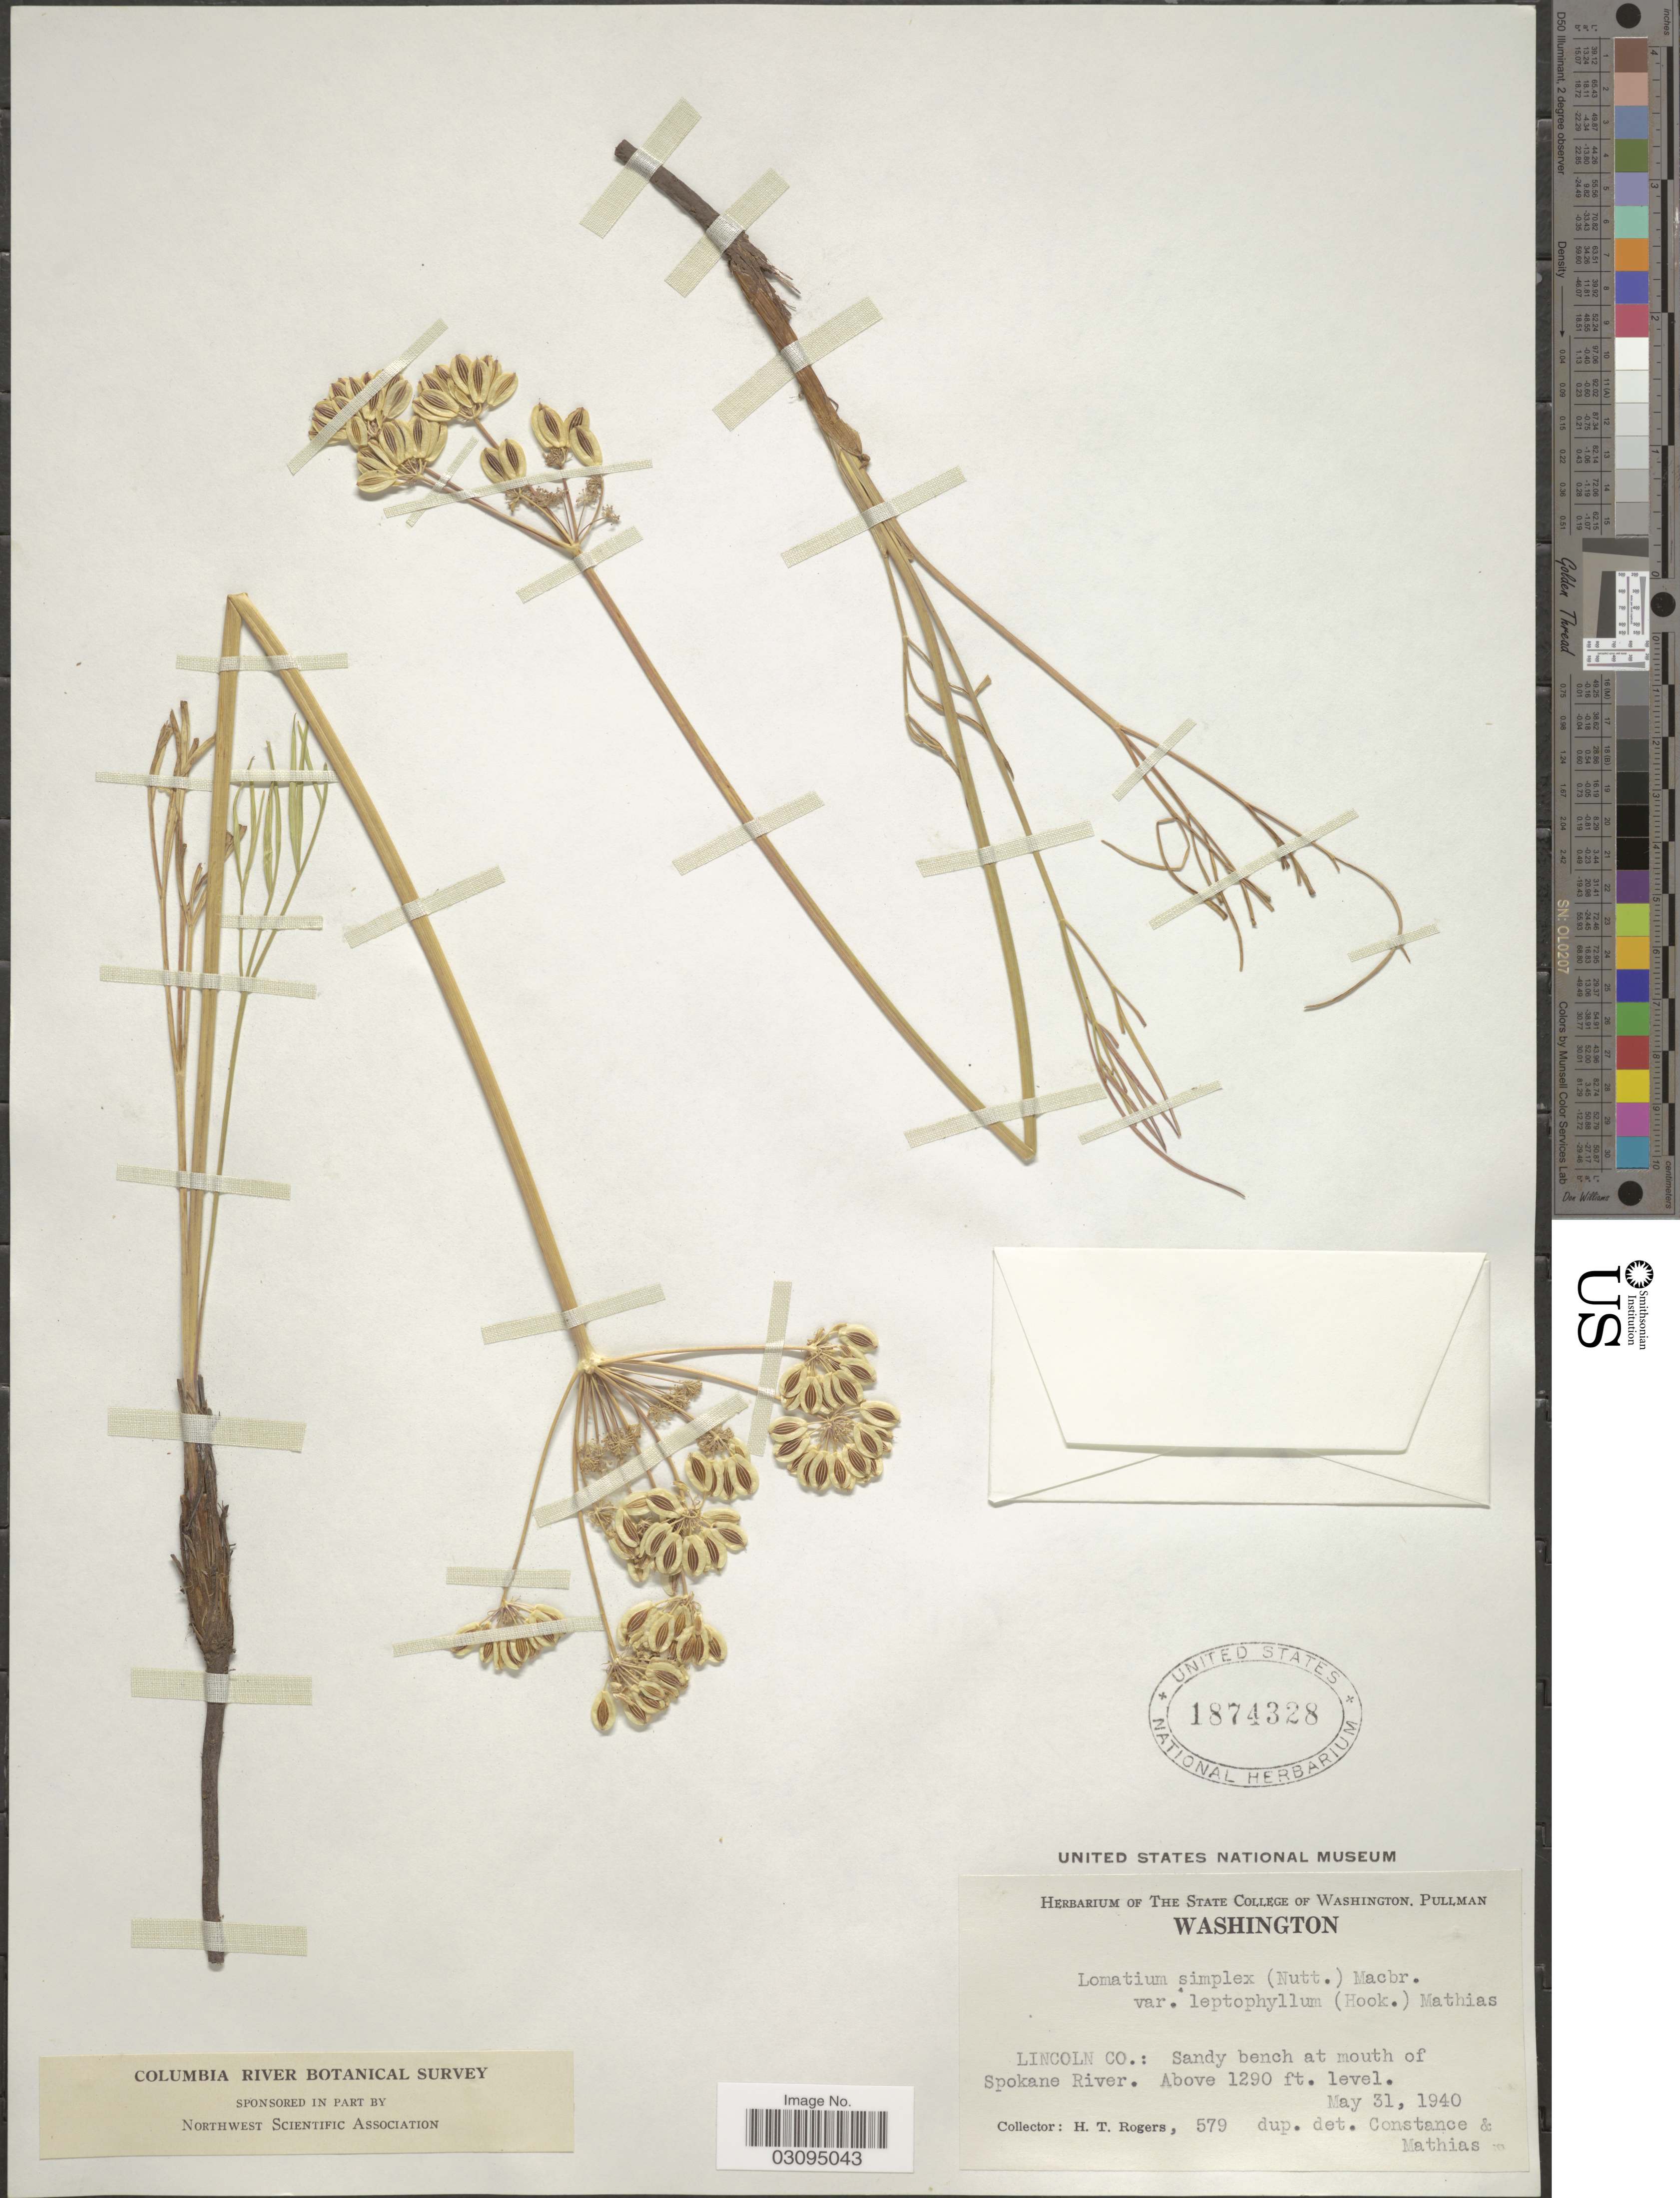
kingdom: Plantae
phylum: Tracheophyta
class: Magnoliopsida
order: Apiales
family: Apiaceae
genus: Lomatium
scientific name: Lomatium simplex var. leptophyllum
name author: (Hook.) Mathias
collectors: H. Rogers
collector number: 579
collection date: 1940-05-31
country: United States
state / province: Washington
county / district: Lincoln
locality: Lincoln Co.: Sandy bench at mouth of Spokane River.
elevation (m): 393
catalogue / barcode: US 1874328